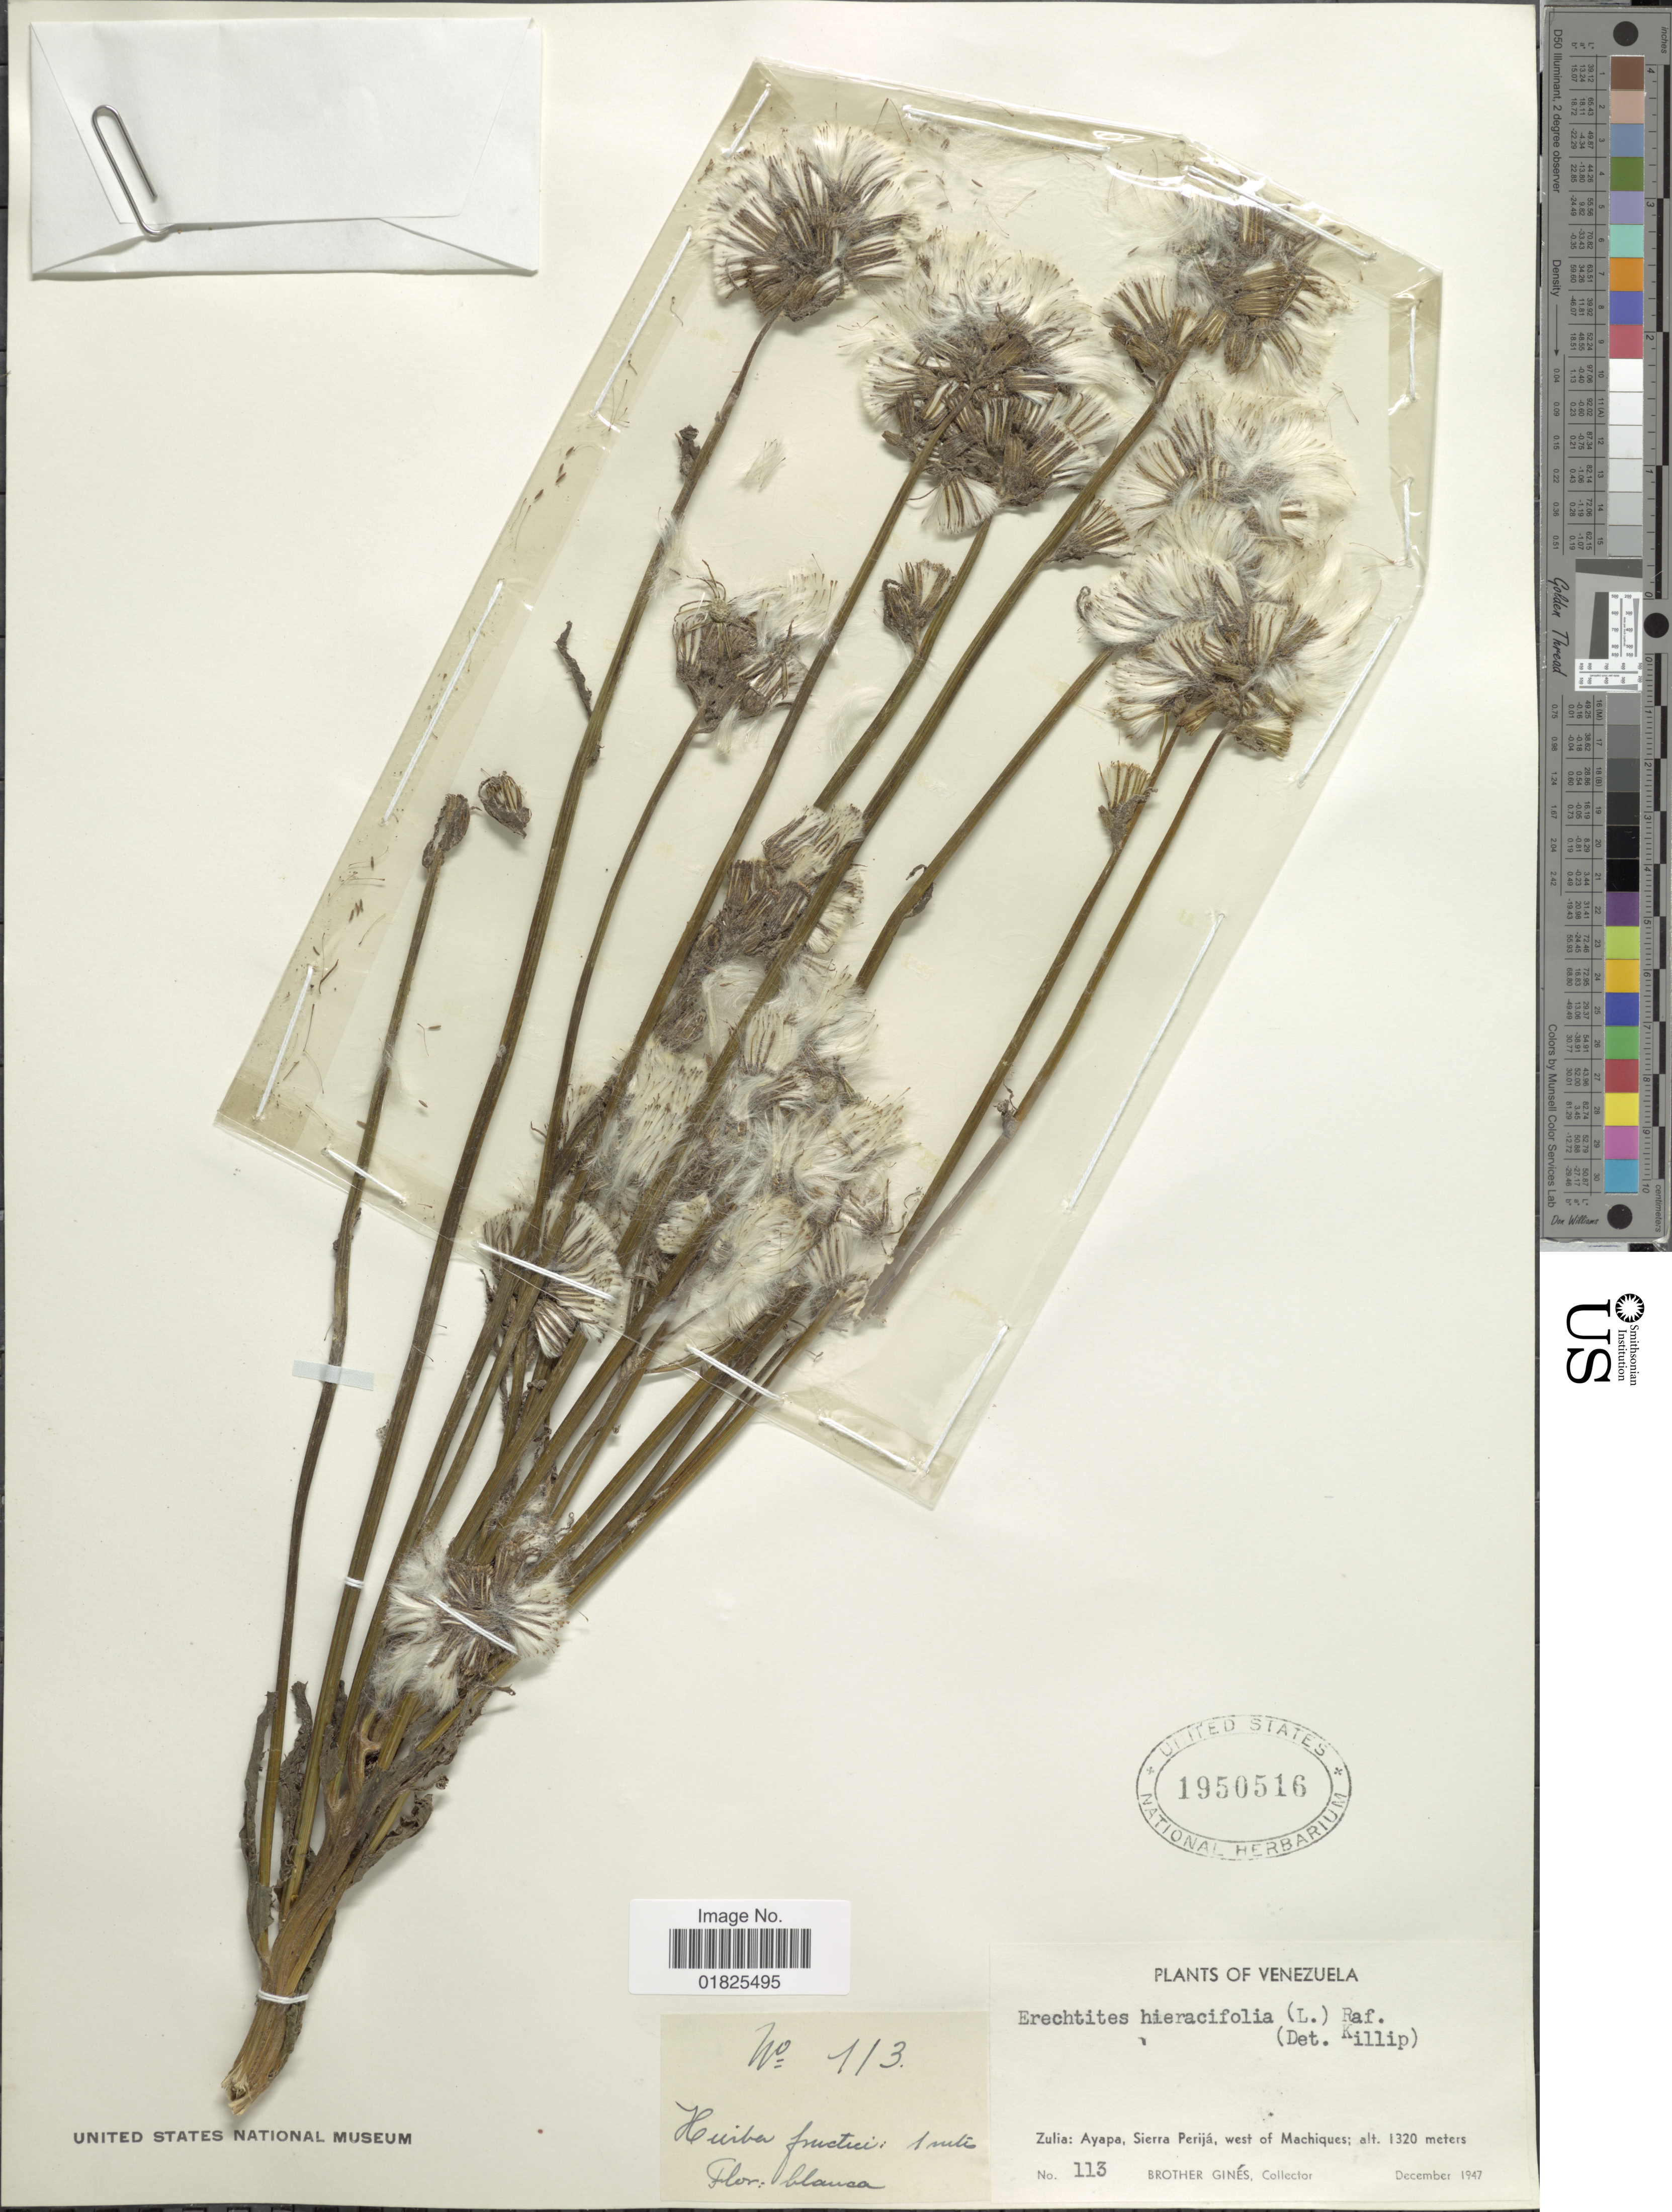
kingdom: Plantae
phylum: Tracheophyta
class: Magnoliopsida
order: Asterales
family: Asteraceae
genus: Erechtites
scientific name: Erechtites hieraciifolius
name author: (L.) Raf. ex DC.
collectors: Bro. Gines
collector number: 113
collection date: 1947-12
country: Venezuela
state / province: Zulia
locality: Ayapa, Sierra Perija, west of Machiques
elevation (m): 1320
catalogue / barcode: US 1950516